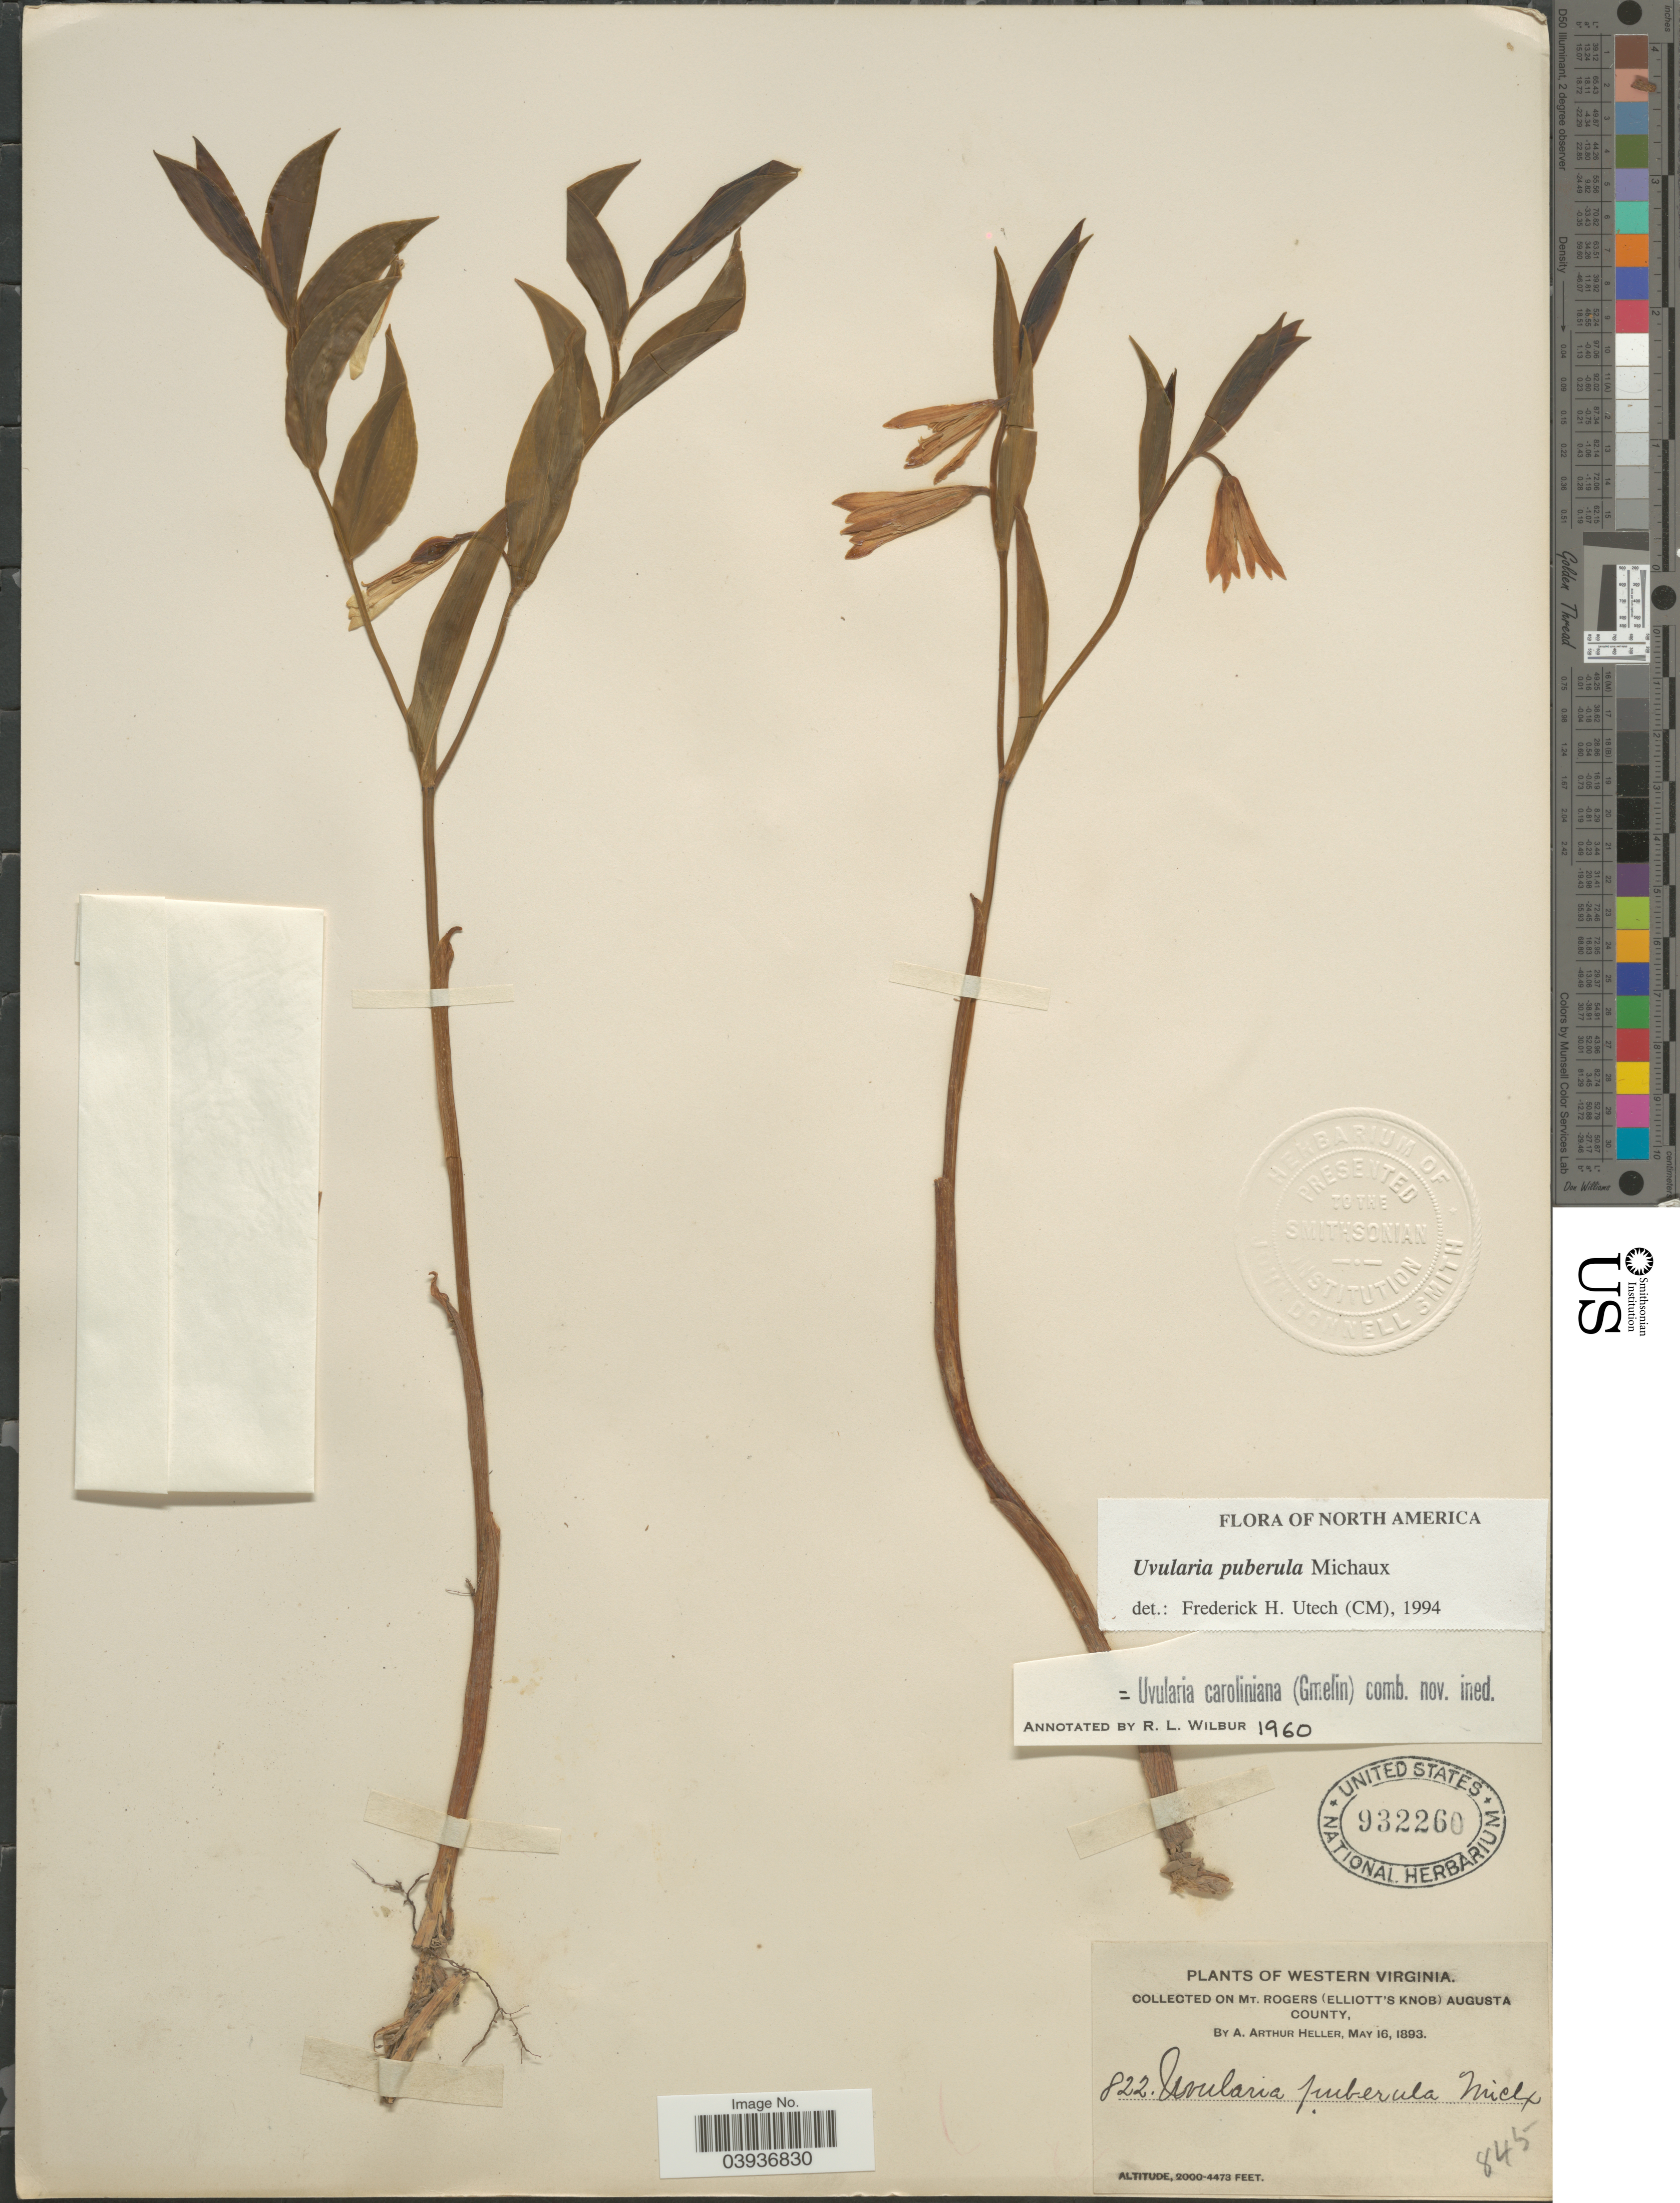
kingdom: Plantae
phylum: Tracheophyta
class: Liliopsida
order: Liliales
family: Colchicaceae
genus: Uvularia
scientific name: Uvularia puberula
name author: Michx.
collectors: A. A. Heller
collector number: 822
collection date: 1893-05-16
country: United States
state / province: Virginia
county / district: Augusta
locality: On Mt. Rogers (Elliott's Knob) Augusta County.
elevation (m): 610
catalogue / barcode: US 932260